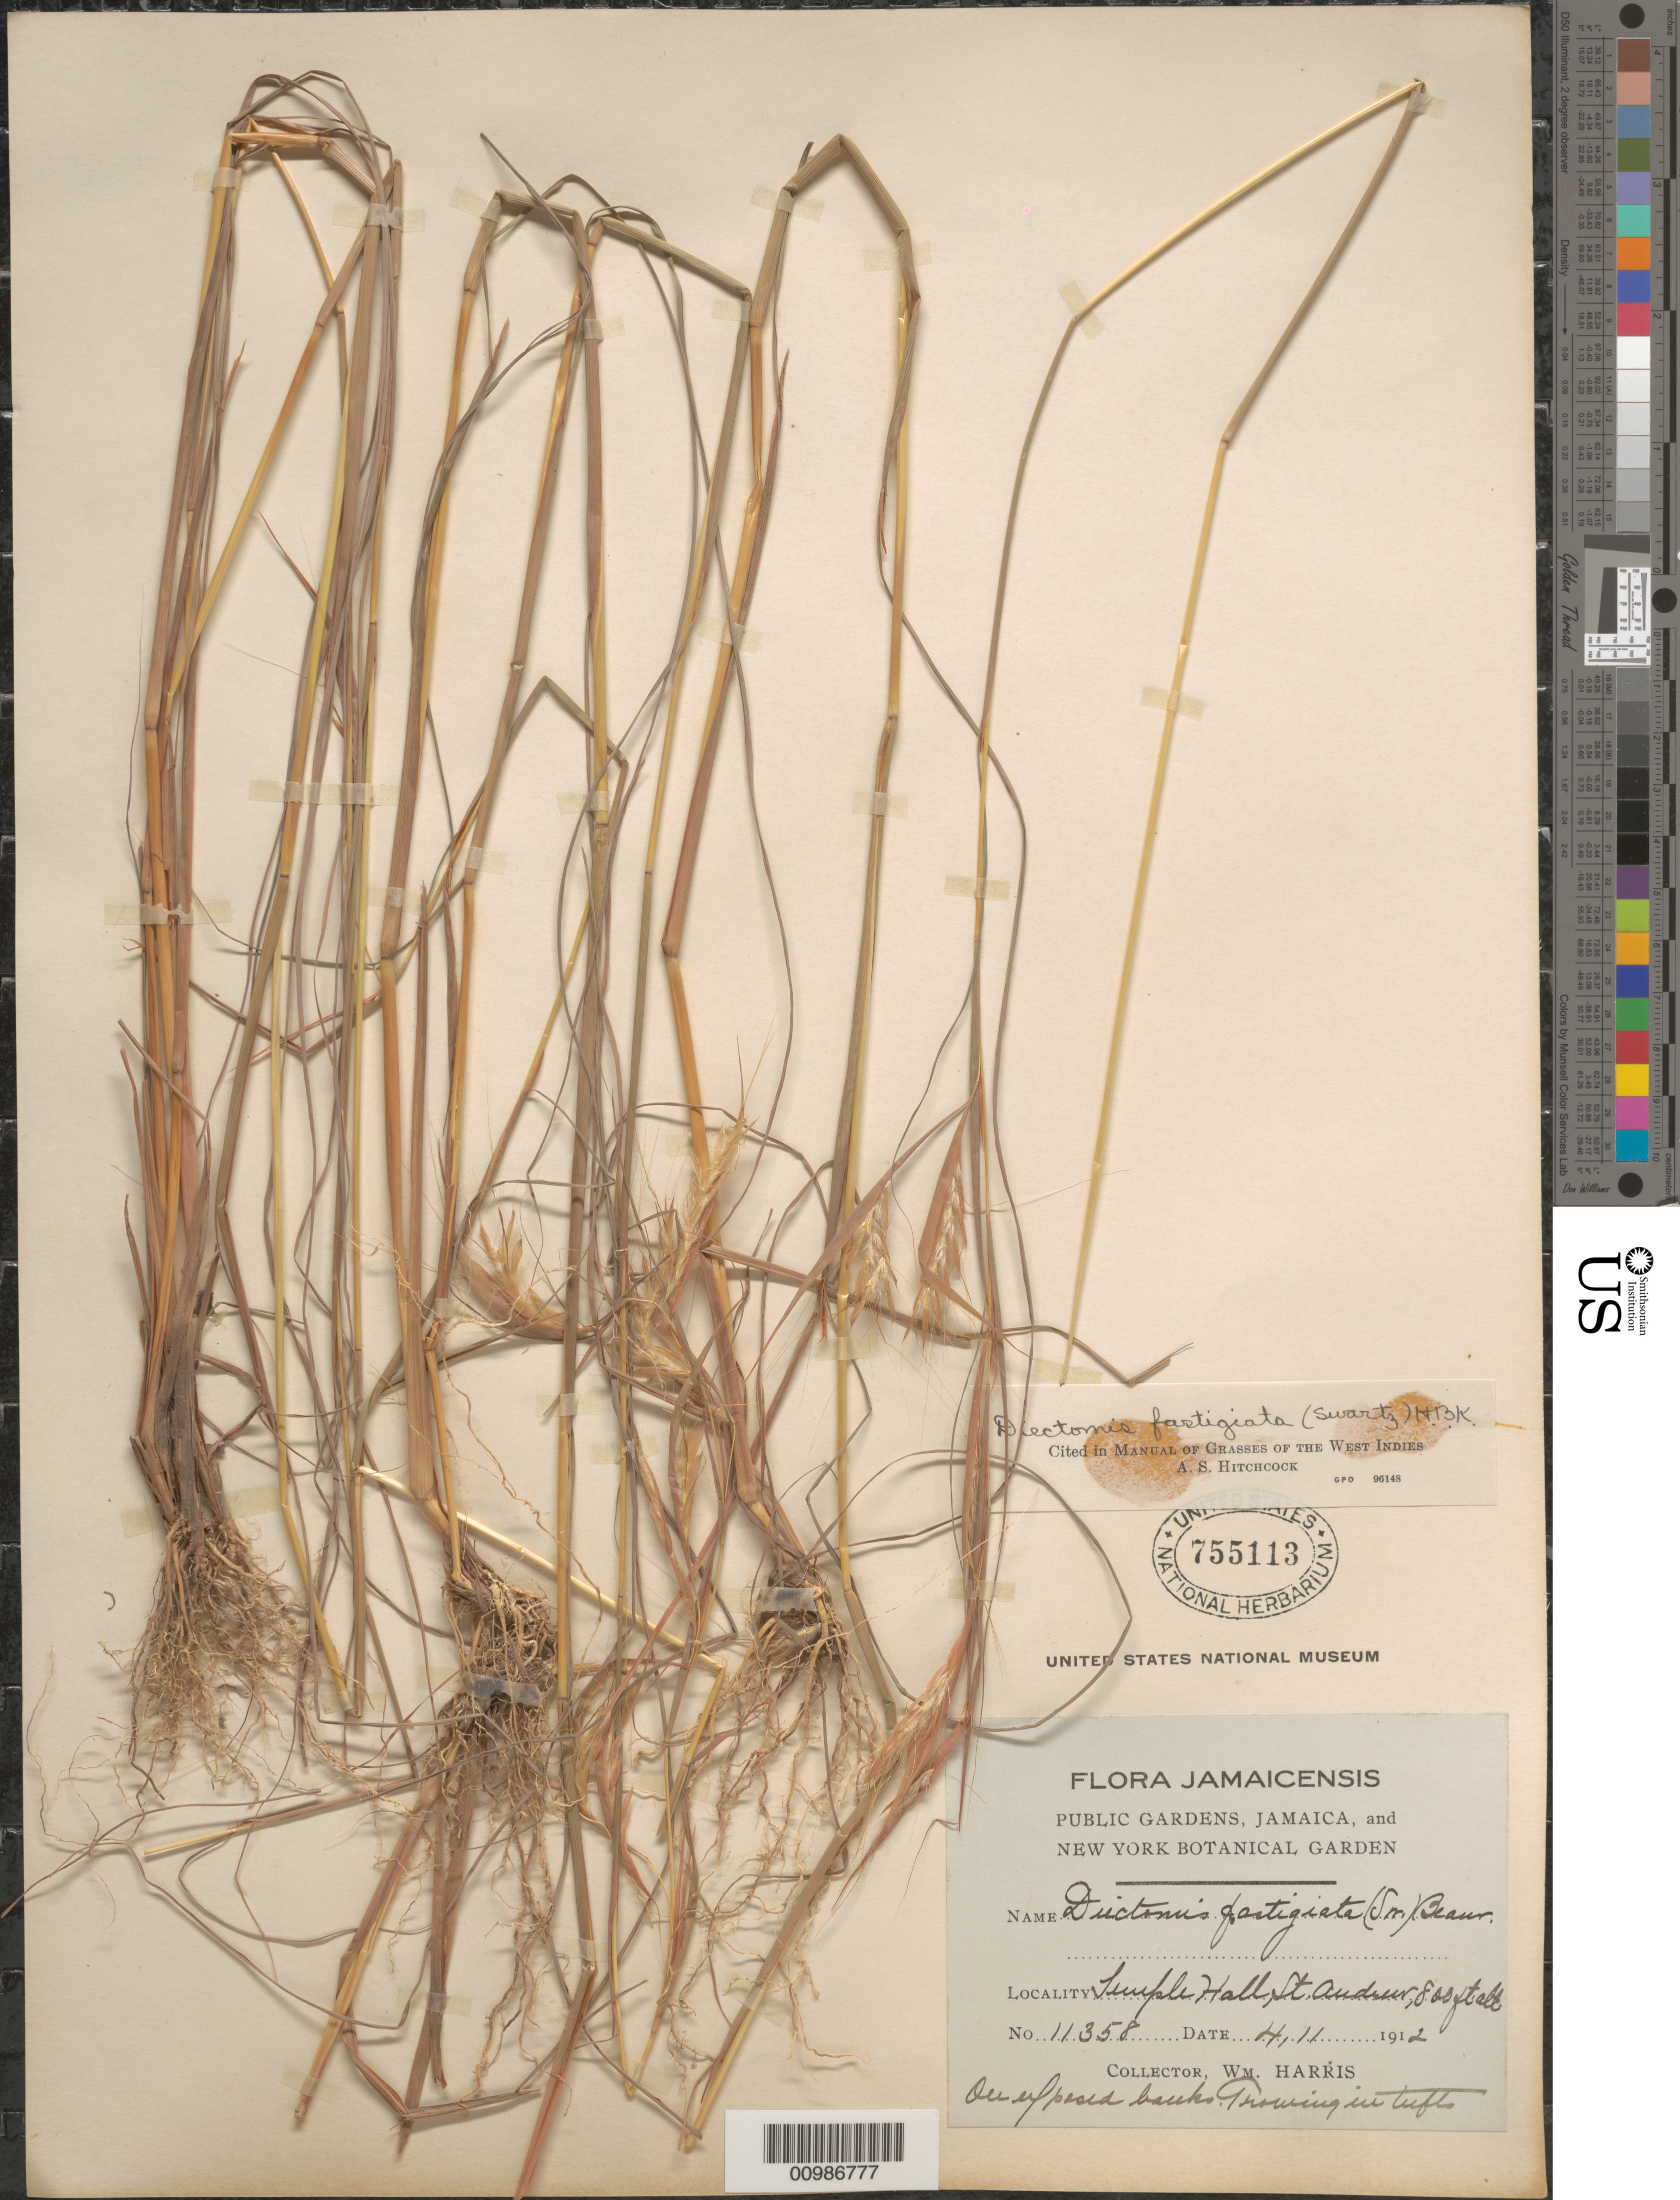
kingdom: Plantae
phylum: Tracheophyta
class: Liliopsida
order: Poales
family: Poaceae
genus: Andropogon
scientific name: Andropogon fastigiatus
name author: Sw.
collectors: W. H. Harris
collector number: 11358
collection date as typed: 11 Apr 1912 or 04 Nov 1912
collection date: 1912-04-11 or 1912-11-04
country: Jamaica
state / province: Saint Andrew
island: Jamaica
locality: Temple Hall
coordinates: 0 N, 0 E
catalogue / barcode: US 755113